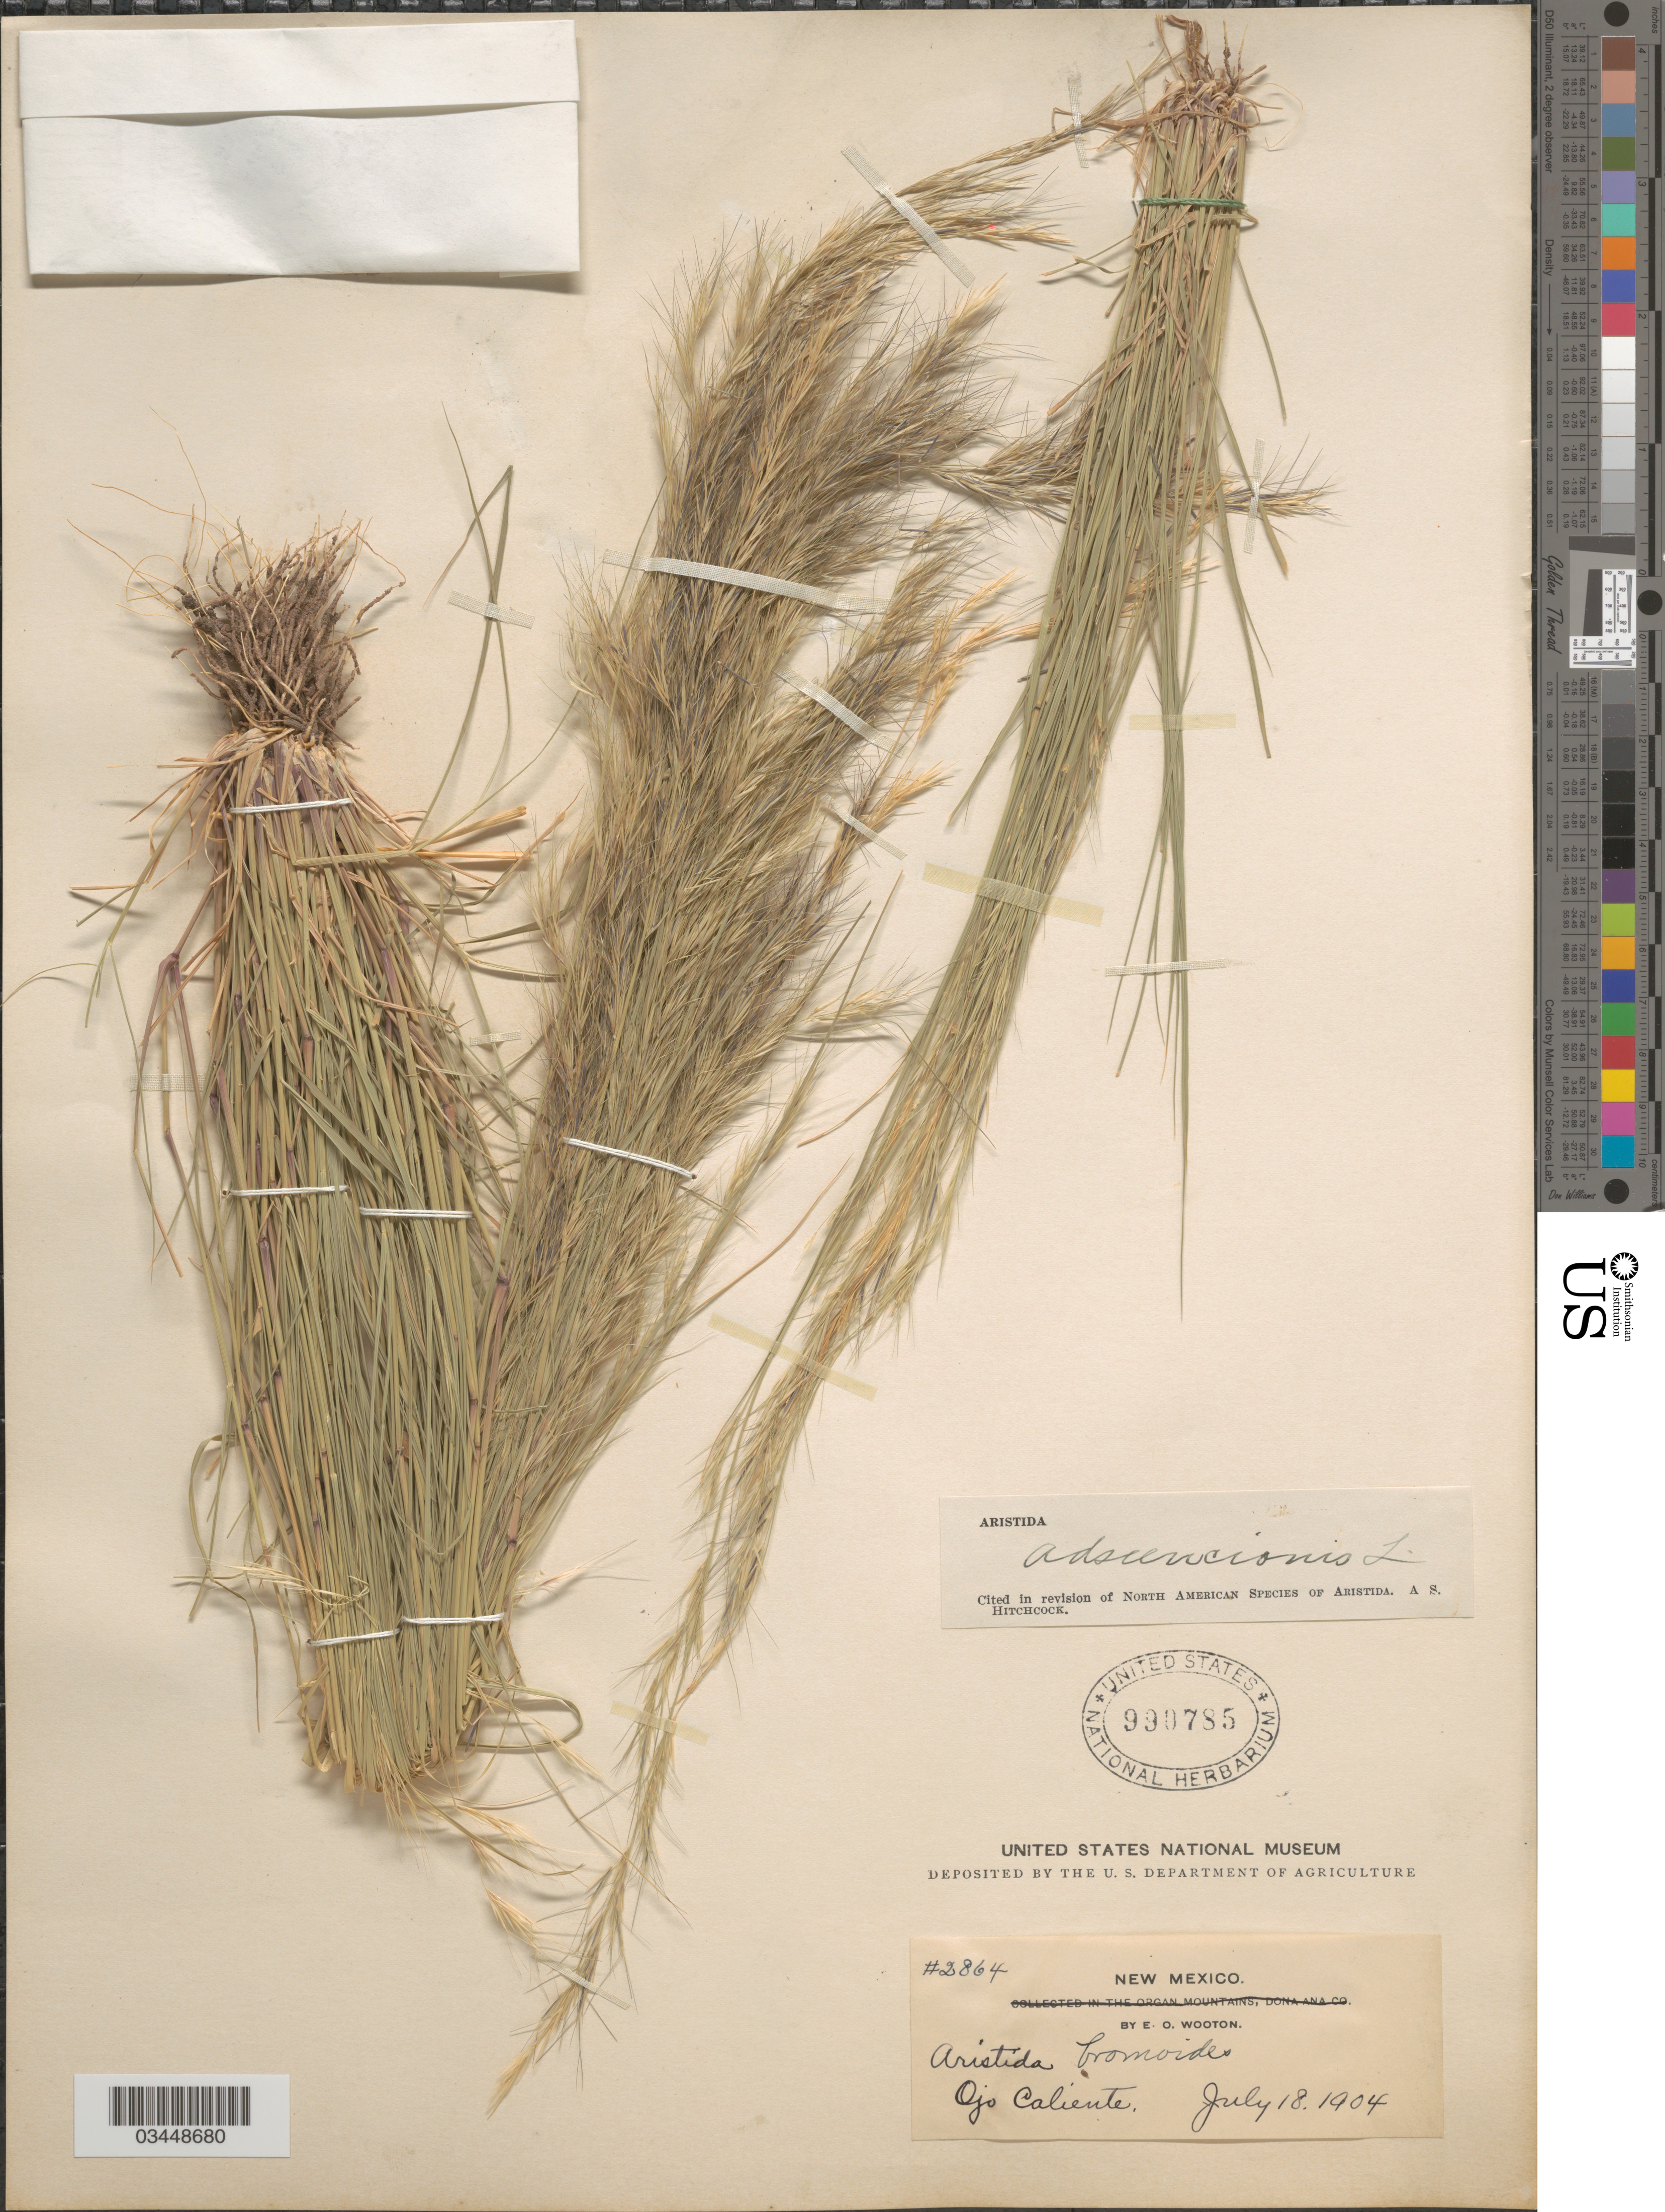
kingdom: Plantae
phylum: Tracheophyta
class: Liliopsida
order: Poales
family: Poaceae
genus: Aristida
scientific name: Aristida adscensionis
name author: L.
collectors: E. O. Wooton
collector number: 2864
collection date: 1904-07-18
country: United States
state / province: New Mexico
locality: Ojo Caliente.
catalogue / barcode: US 990785